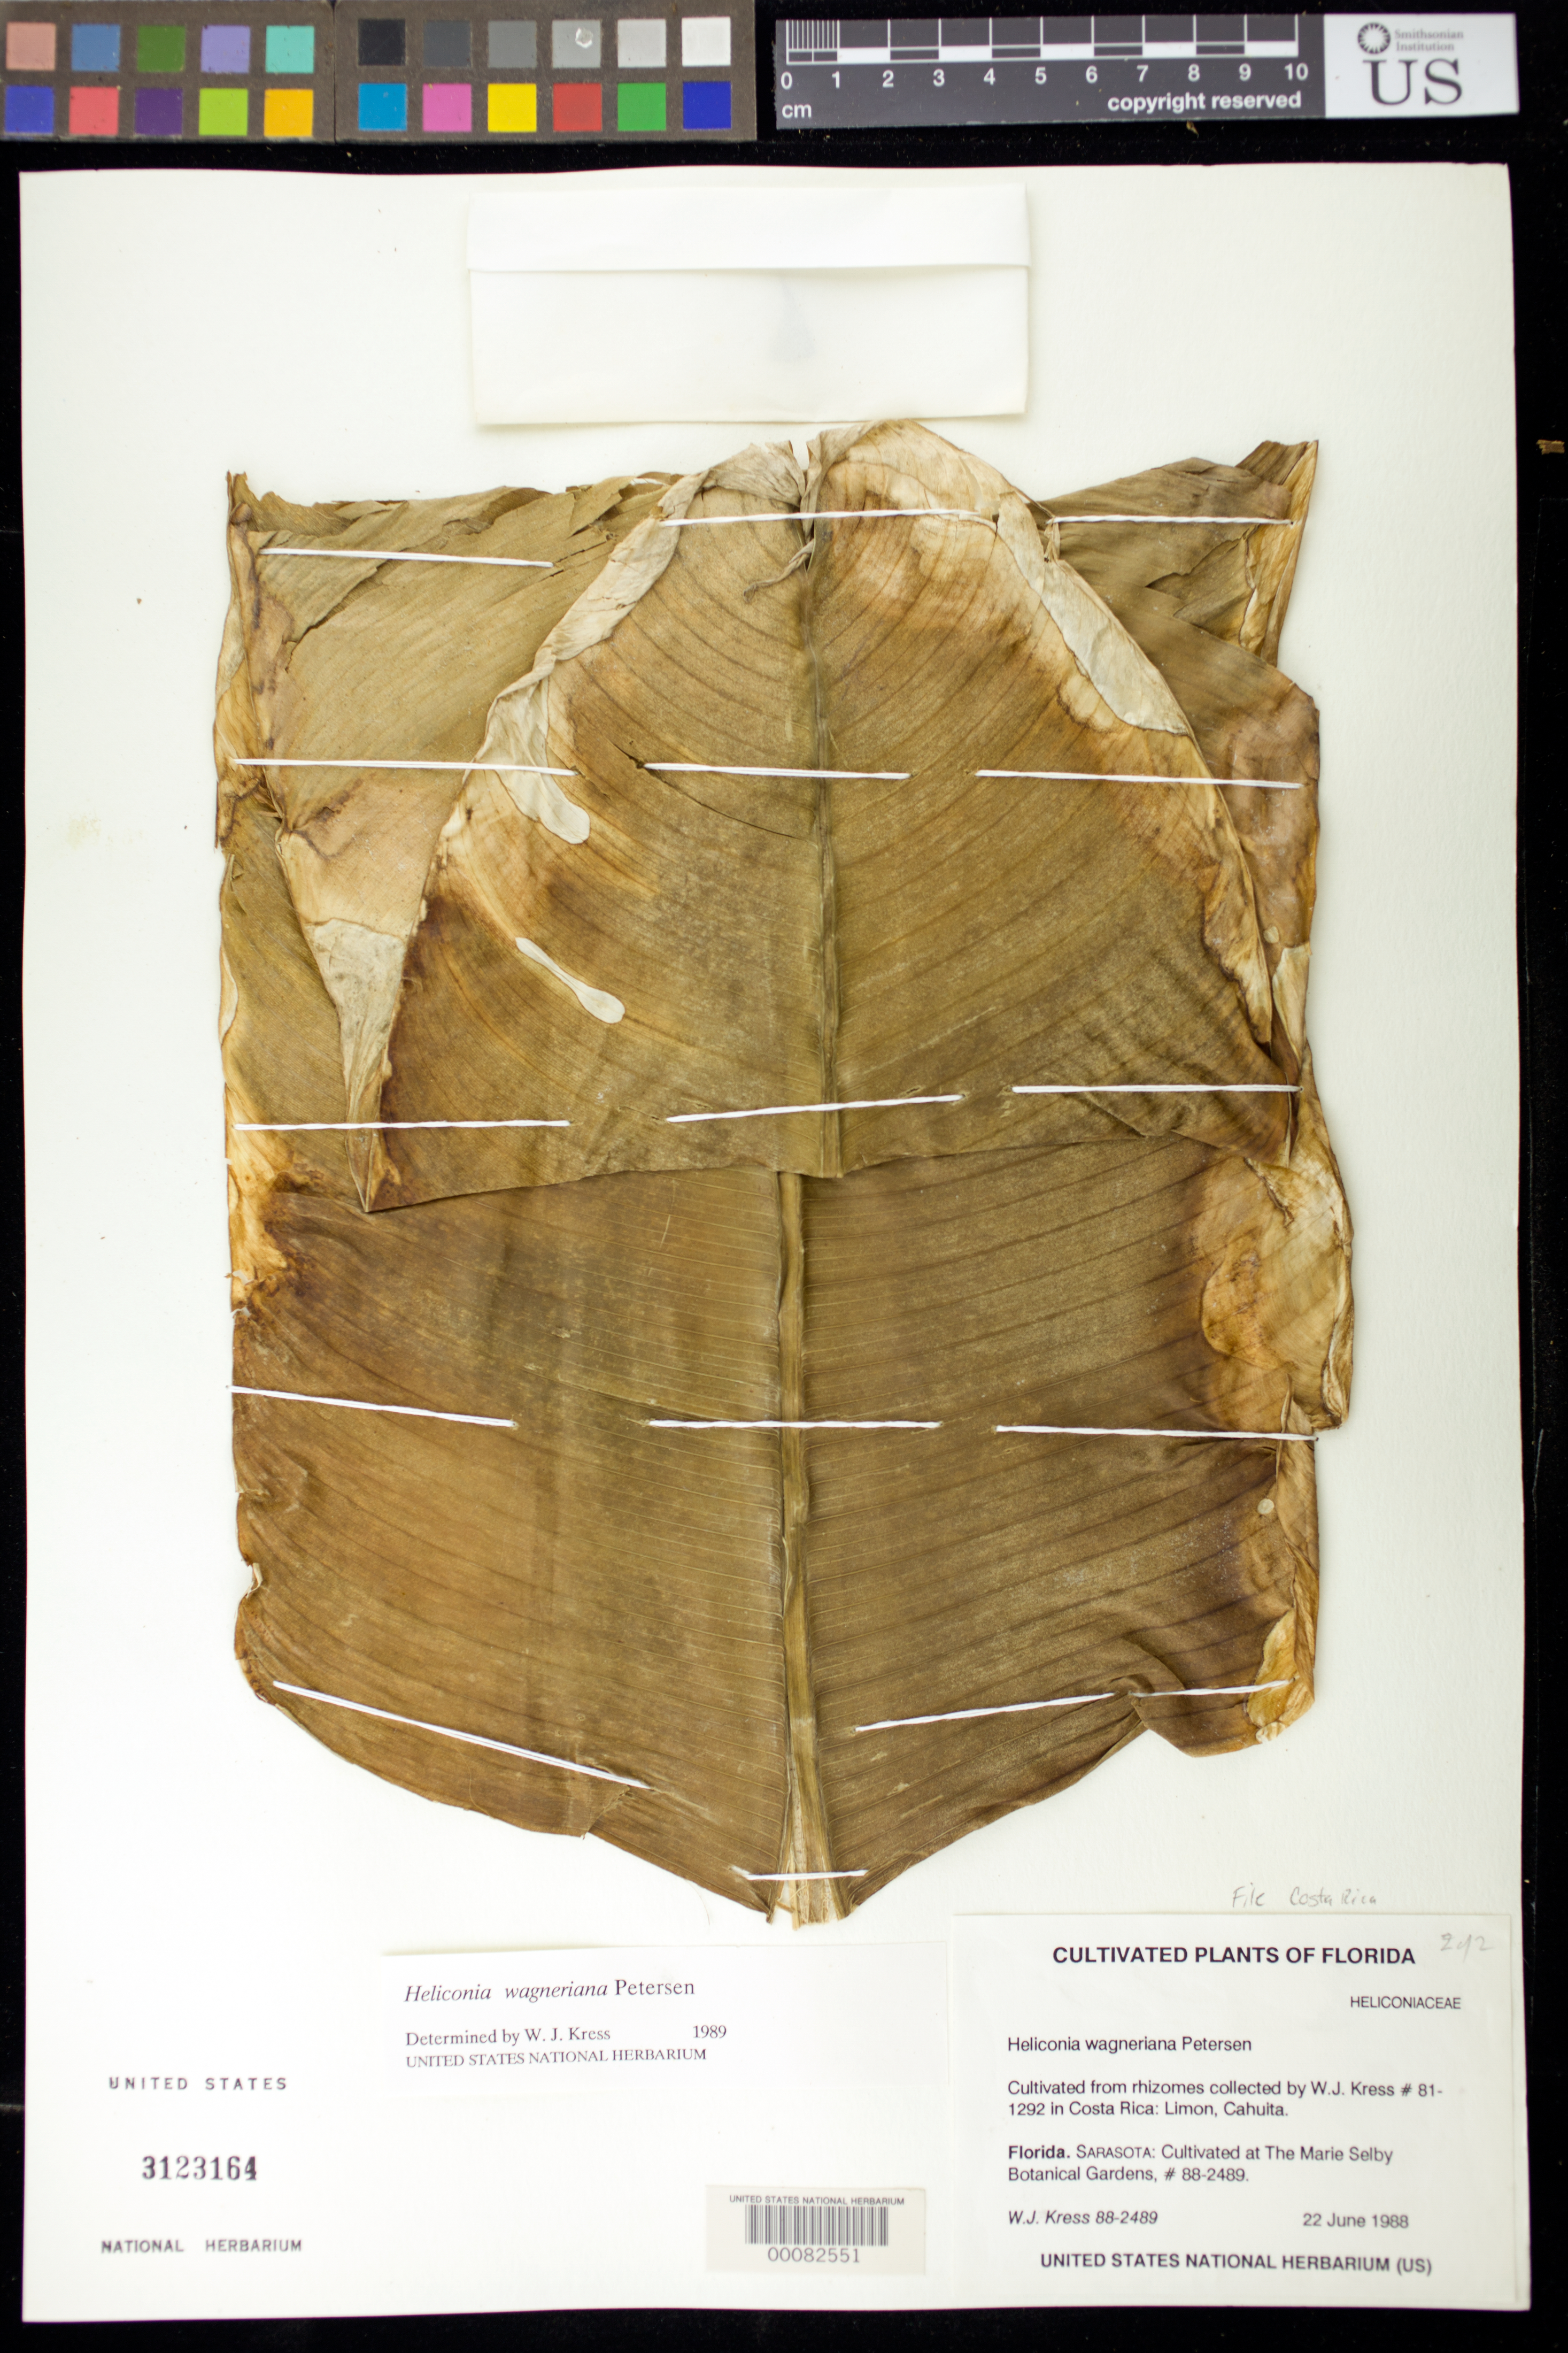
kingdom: Plantae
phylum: Tracheophyta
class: Liliopsida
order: Zingiberales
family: Heliconiaceae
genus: Heliconia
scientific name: Heliconia wagneriana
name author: Petersen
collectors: W. J. Kress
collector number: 88-2489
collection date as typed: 22 Jun 1988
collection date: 1988-06-22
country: Costa Rica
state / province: Limón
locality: Cahuita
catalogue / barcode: US 3123164